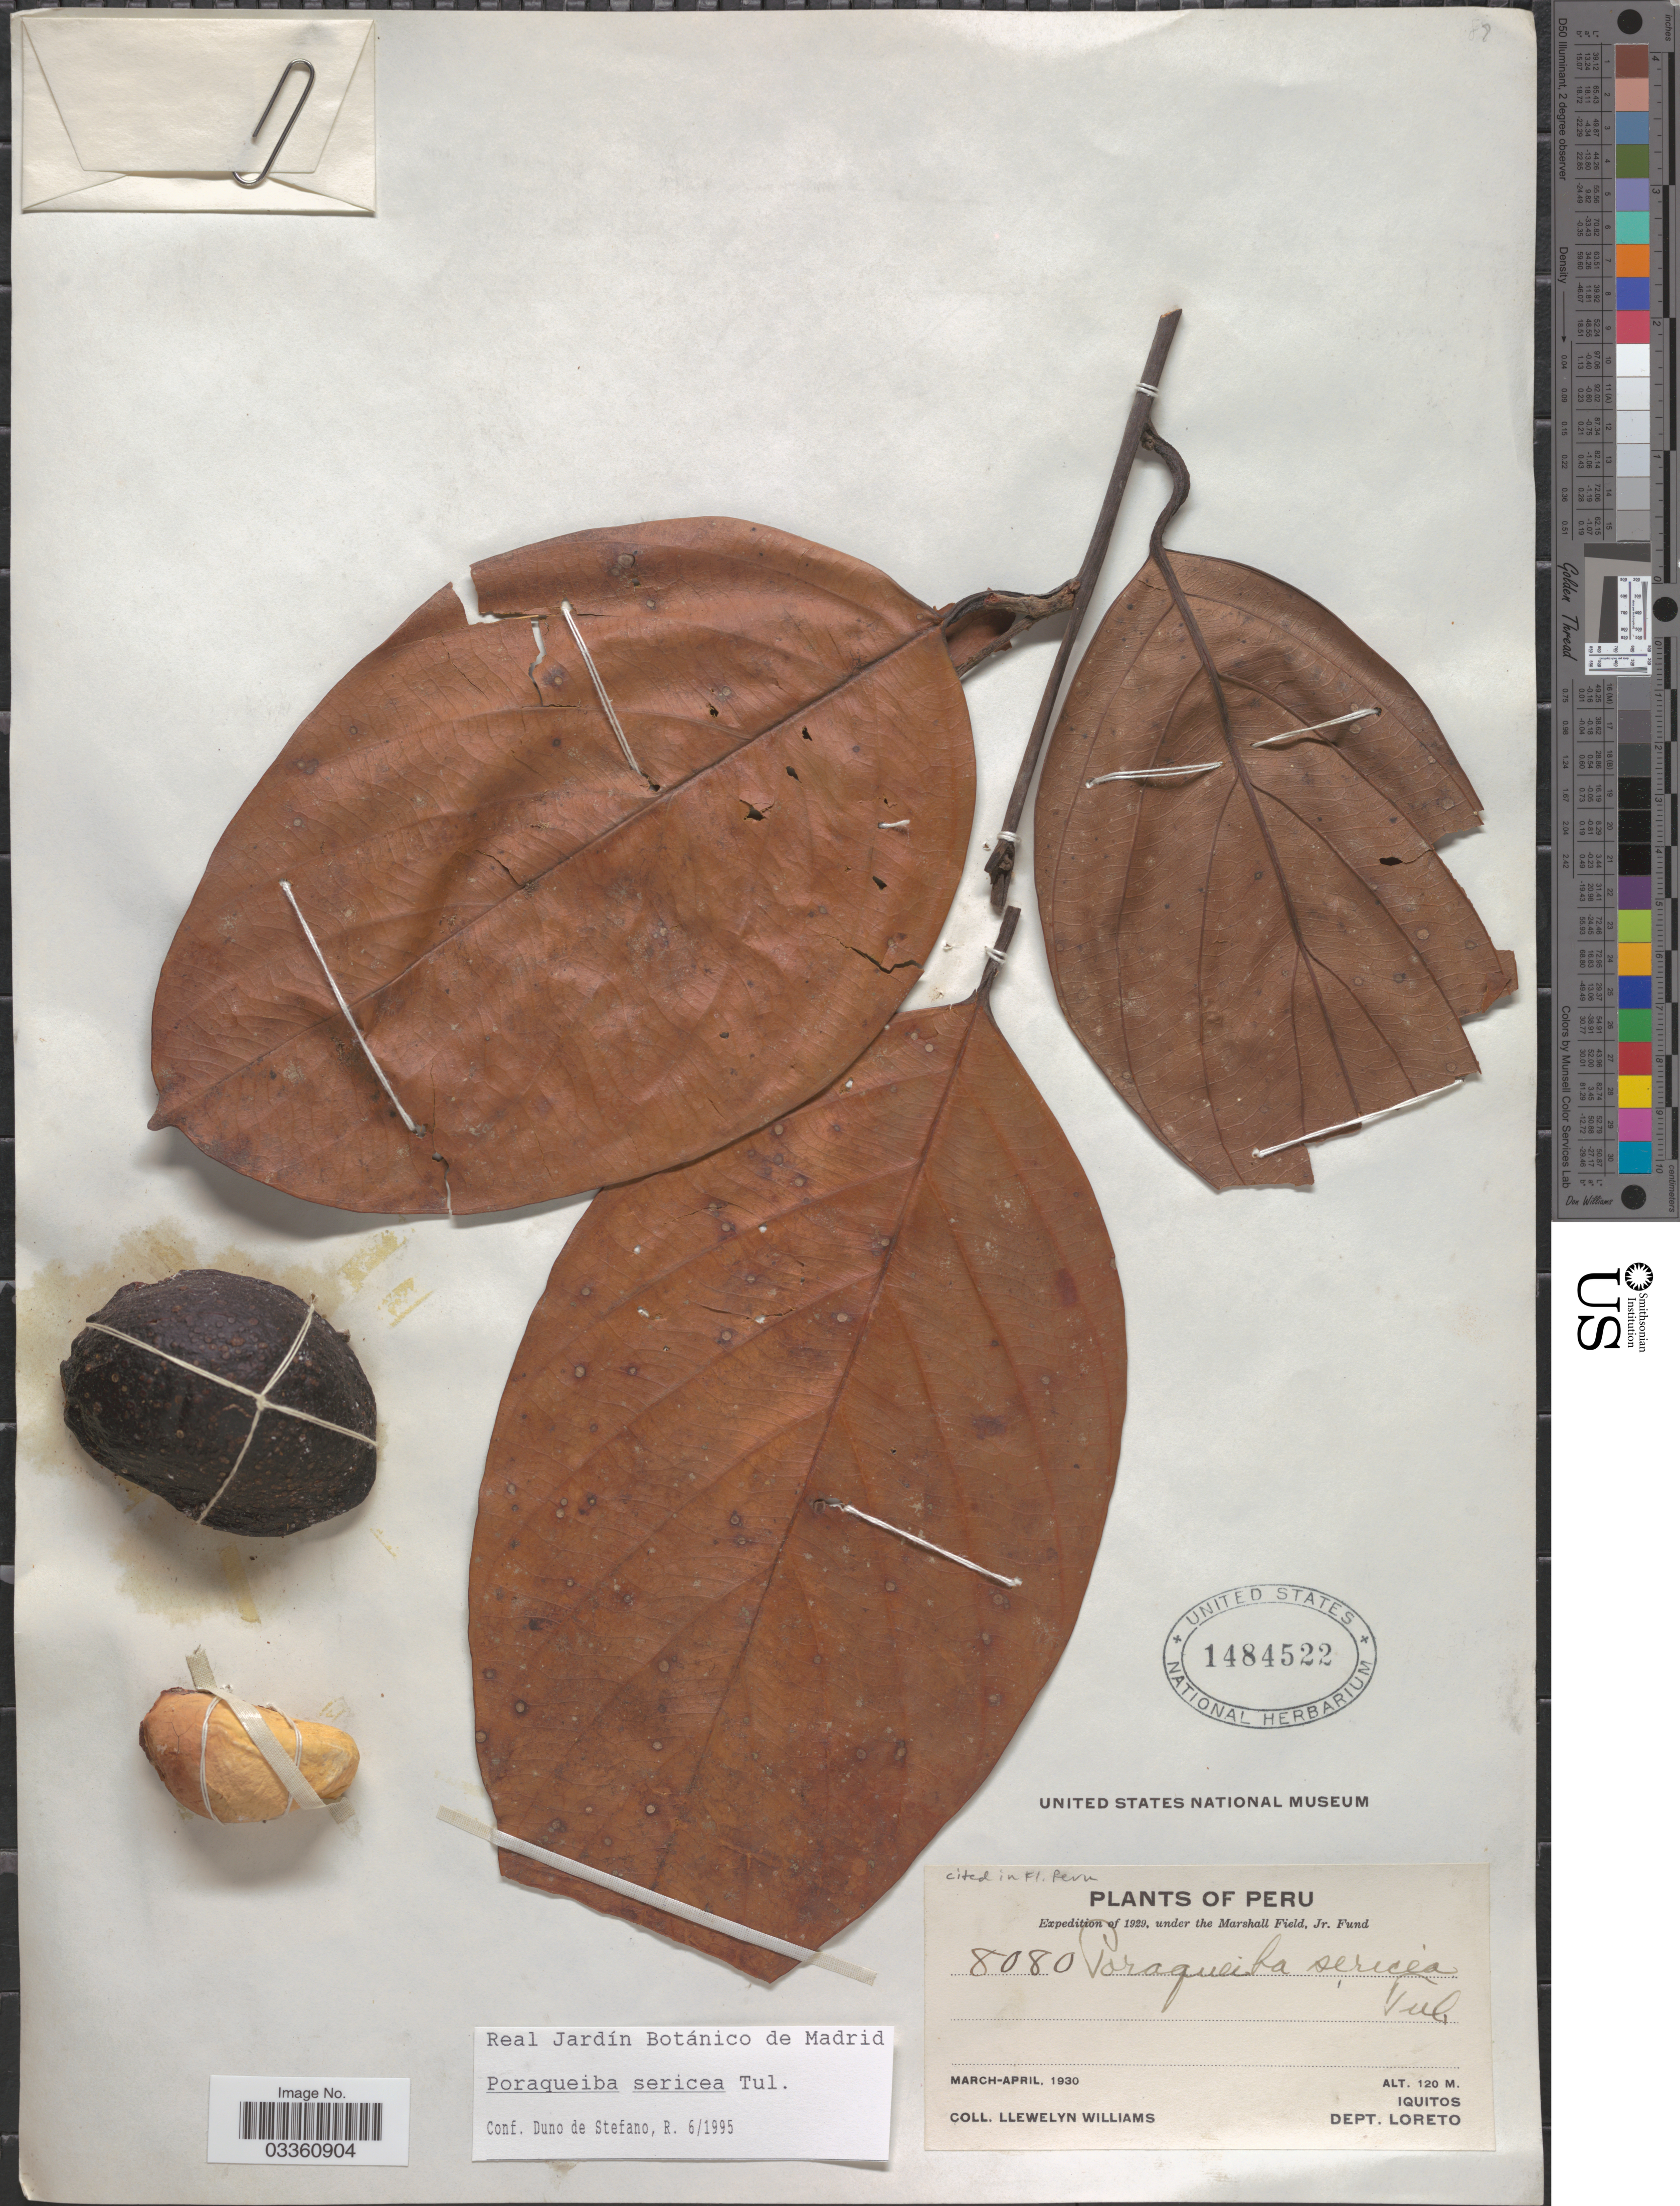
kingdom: Plantae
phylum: Tracheophyta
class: Magnoliopsida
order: Metteniusales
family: Metteniusaceae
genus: Poraqueiba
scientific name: Poraqueiba sericea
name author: Tul.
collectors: Ll. Williams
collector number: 8080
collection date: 1930-03/1930-04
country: Peru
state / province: Loreto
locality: Iquitos. Dept. Loreto.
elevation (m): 120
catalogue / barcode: US 1484522